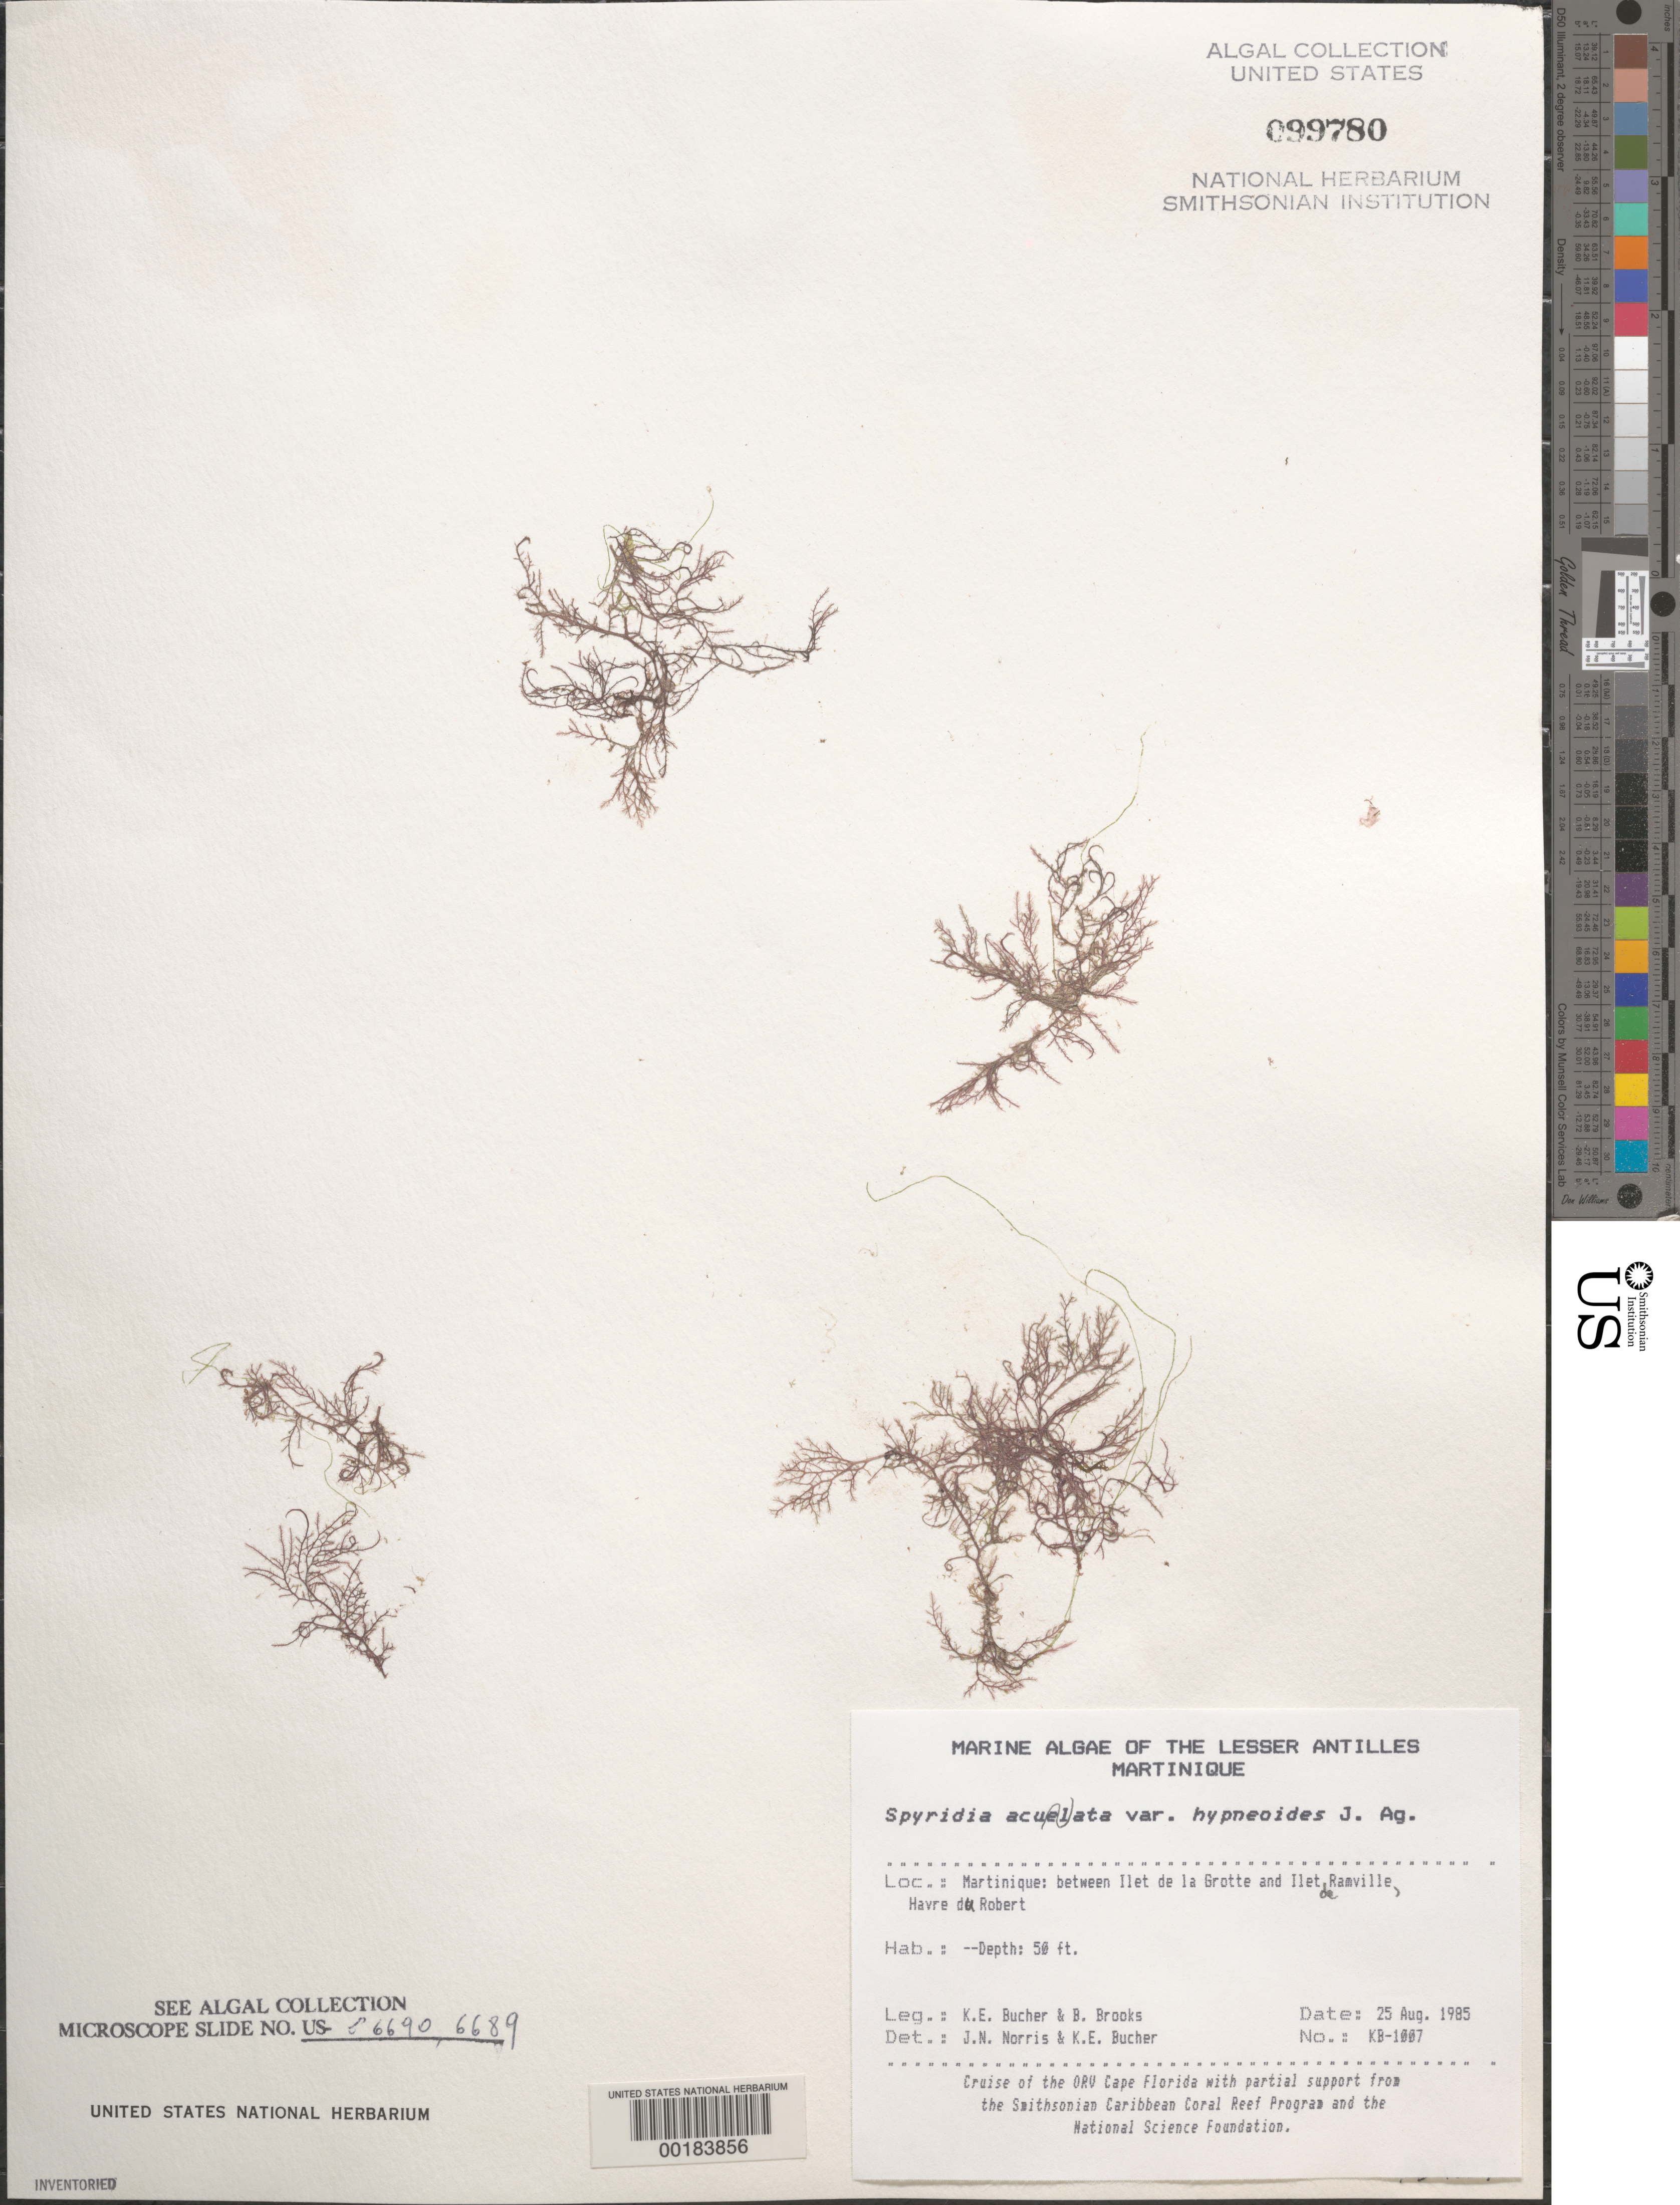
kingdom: Plantae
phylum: Rhodophyta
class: Florideophyceae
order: Ceramiales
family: Spyridiaceae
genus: Spyridia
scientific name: Spyridia aculeata var. hypneoides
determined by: Norris, J. N.; Bucher, K. E.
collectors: K. E. Bucher & B. Brooks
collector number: KB-1007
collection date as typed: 25 Aug 1985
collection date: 1985-08-25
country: Martinique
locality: Between Ilet de la Grotte and Ilet de Ramville, Havre du Robert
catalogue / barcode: US 99780